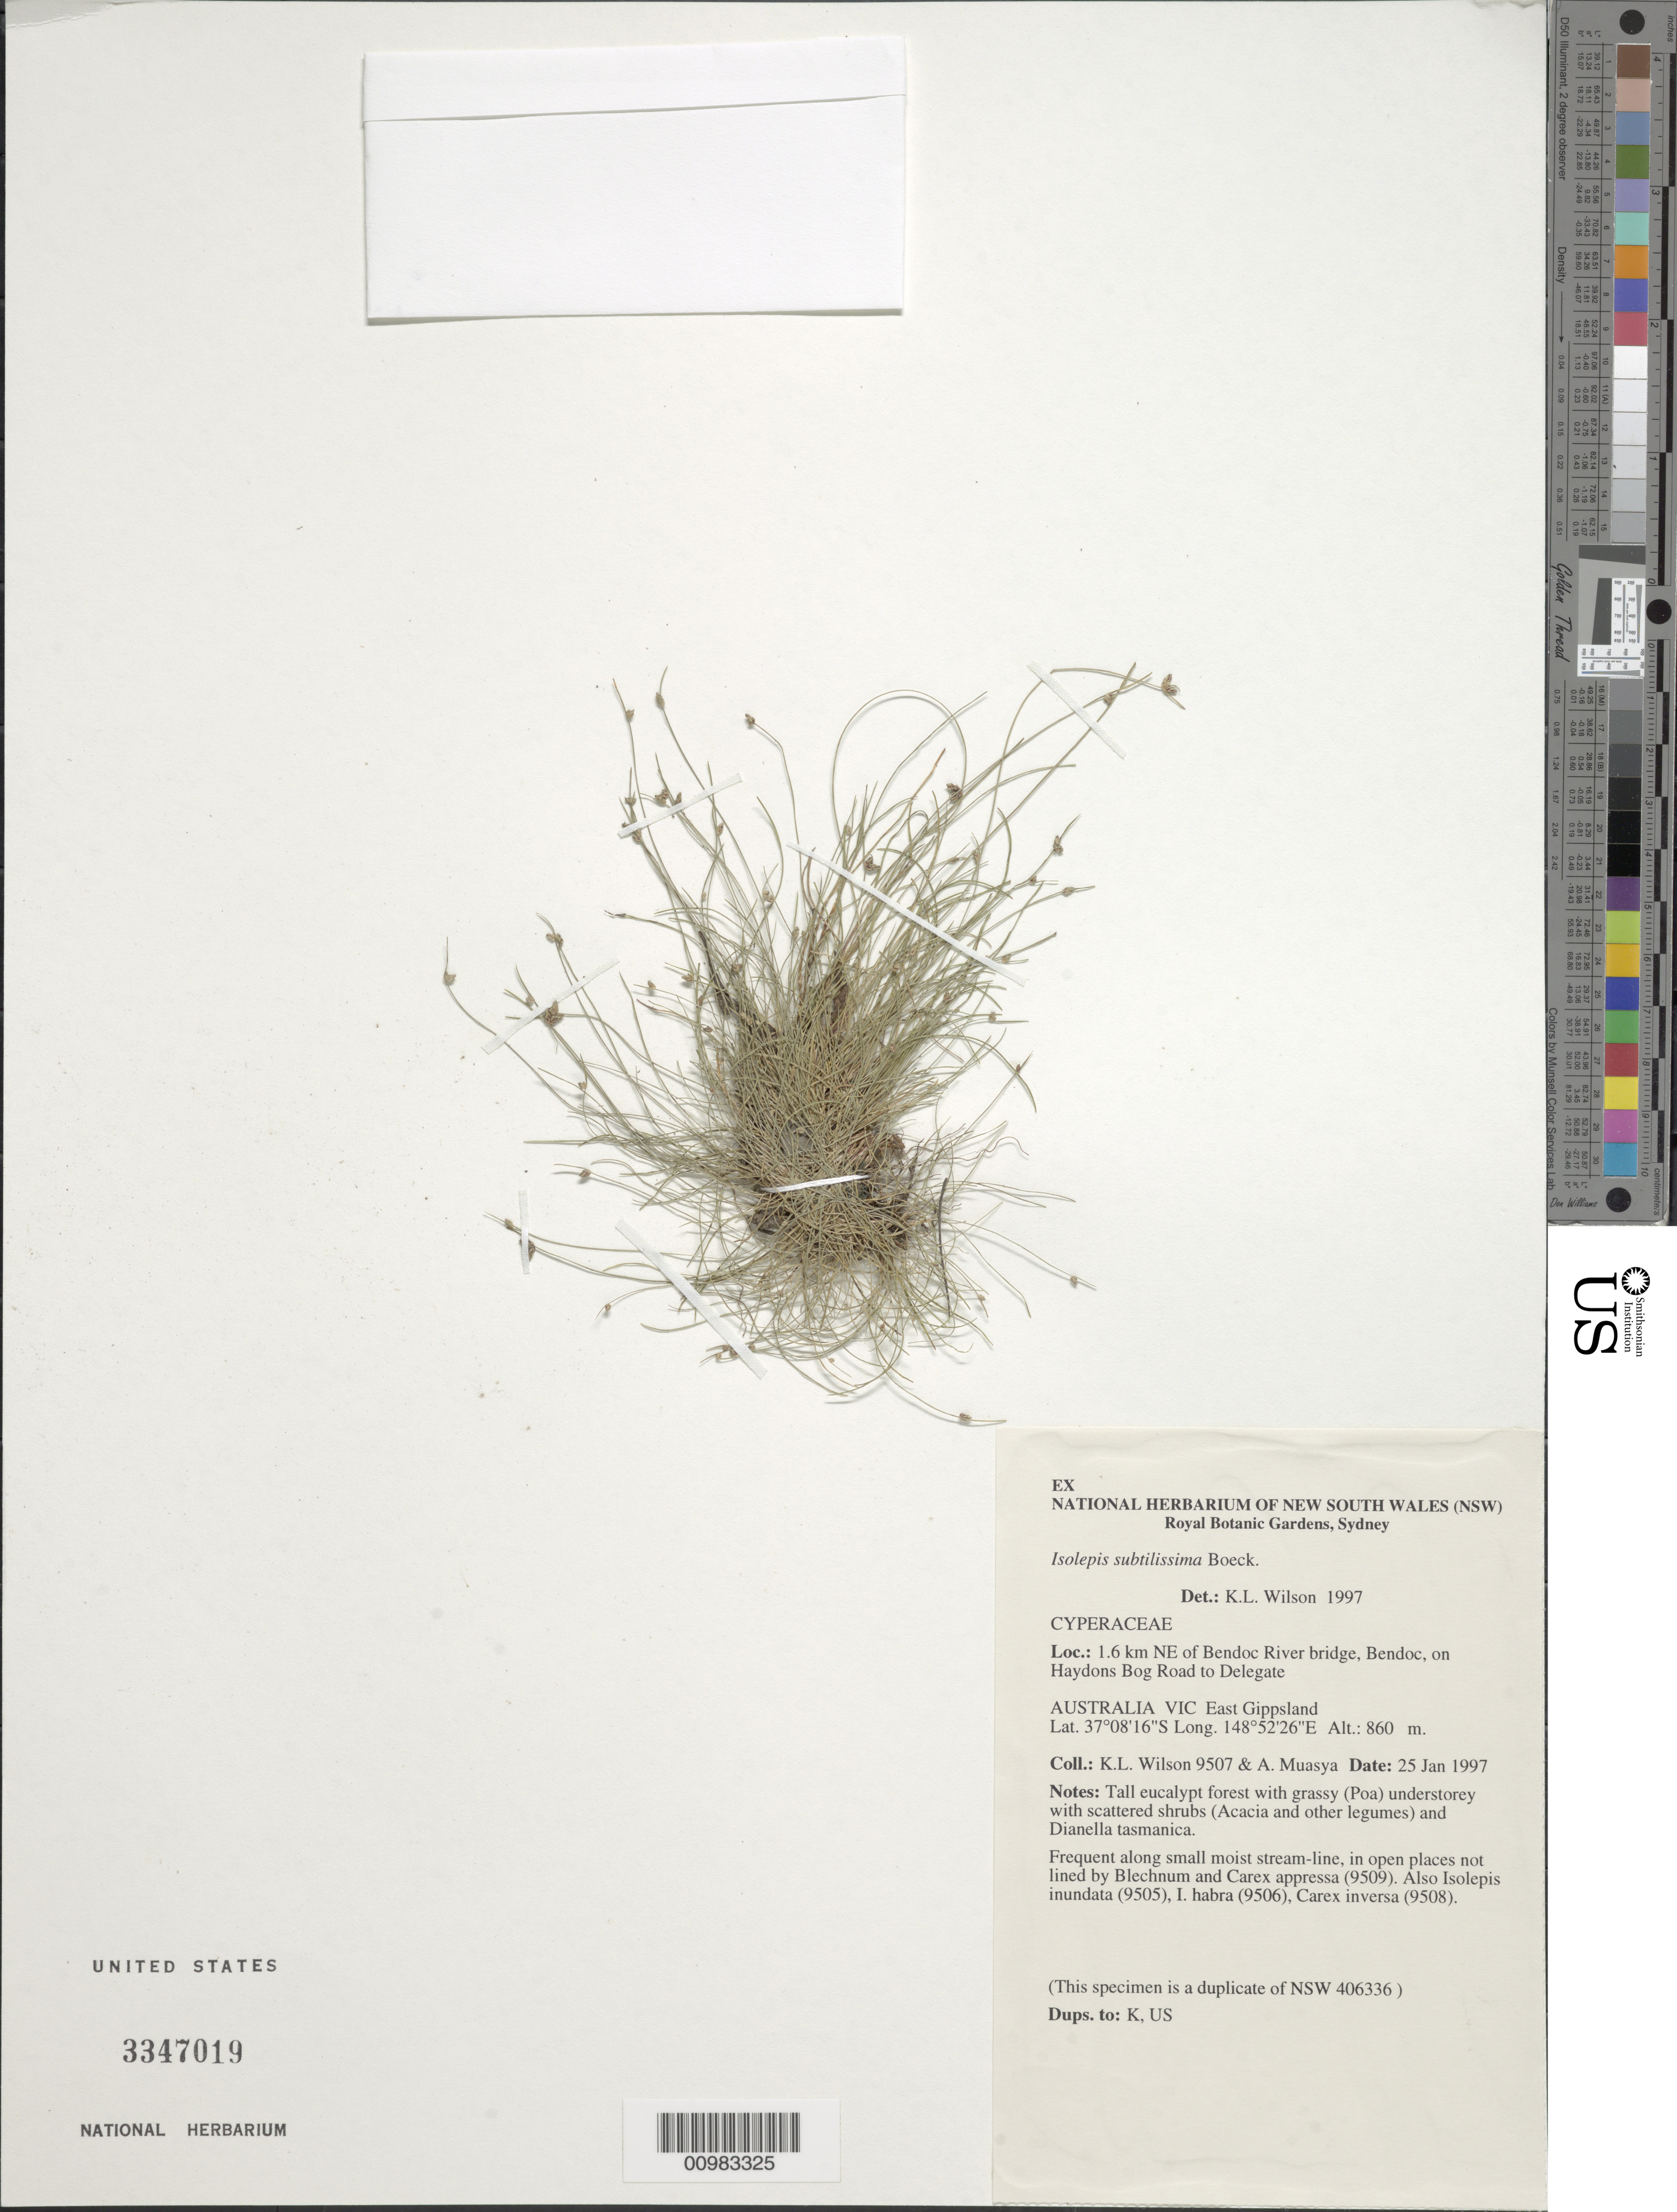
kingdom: Plantae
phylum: Tracheophyta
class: Liliopsida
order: Poales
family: Cyperaceae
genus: Isolepis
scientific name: Isolepis subtilissima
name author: Boeckeler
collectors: A. Muasya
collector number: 9507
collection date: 1997-01-25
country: Australia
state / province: Victoria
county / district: East Gippsland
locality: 1.6 km NE of Bendoc River bridge, Bendoc, on Haydons Bog Road to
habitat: Tall eucalypt forest with grassy (Poa) understorey with scattered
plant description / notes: (record contributed by HISPID)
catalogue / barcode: US 3347019